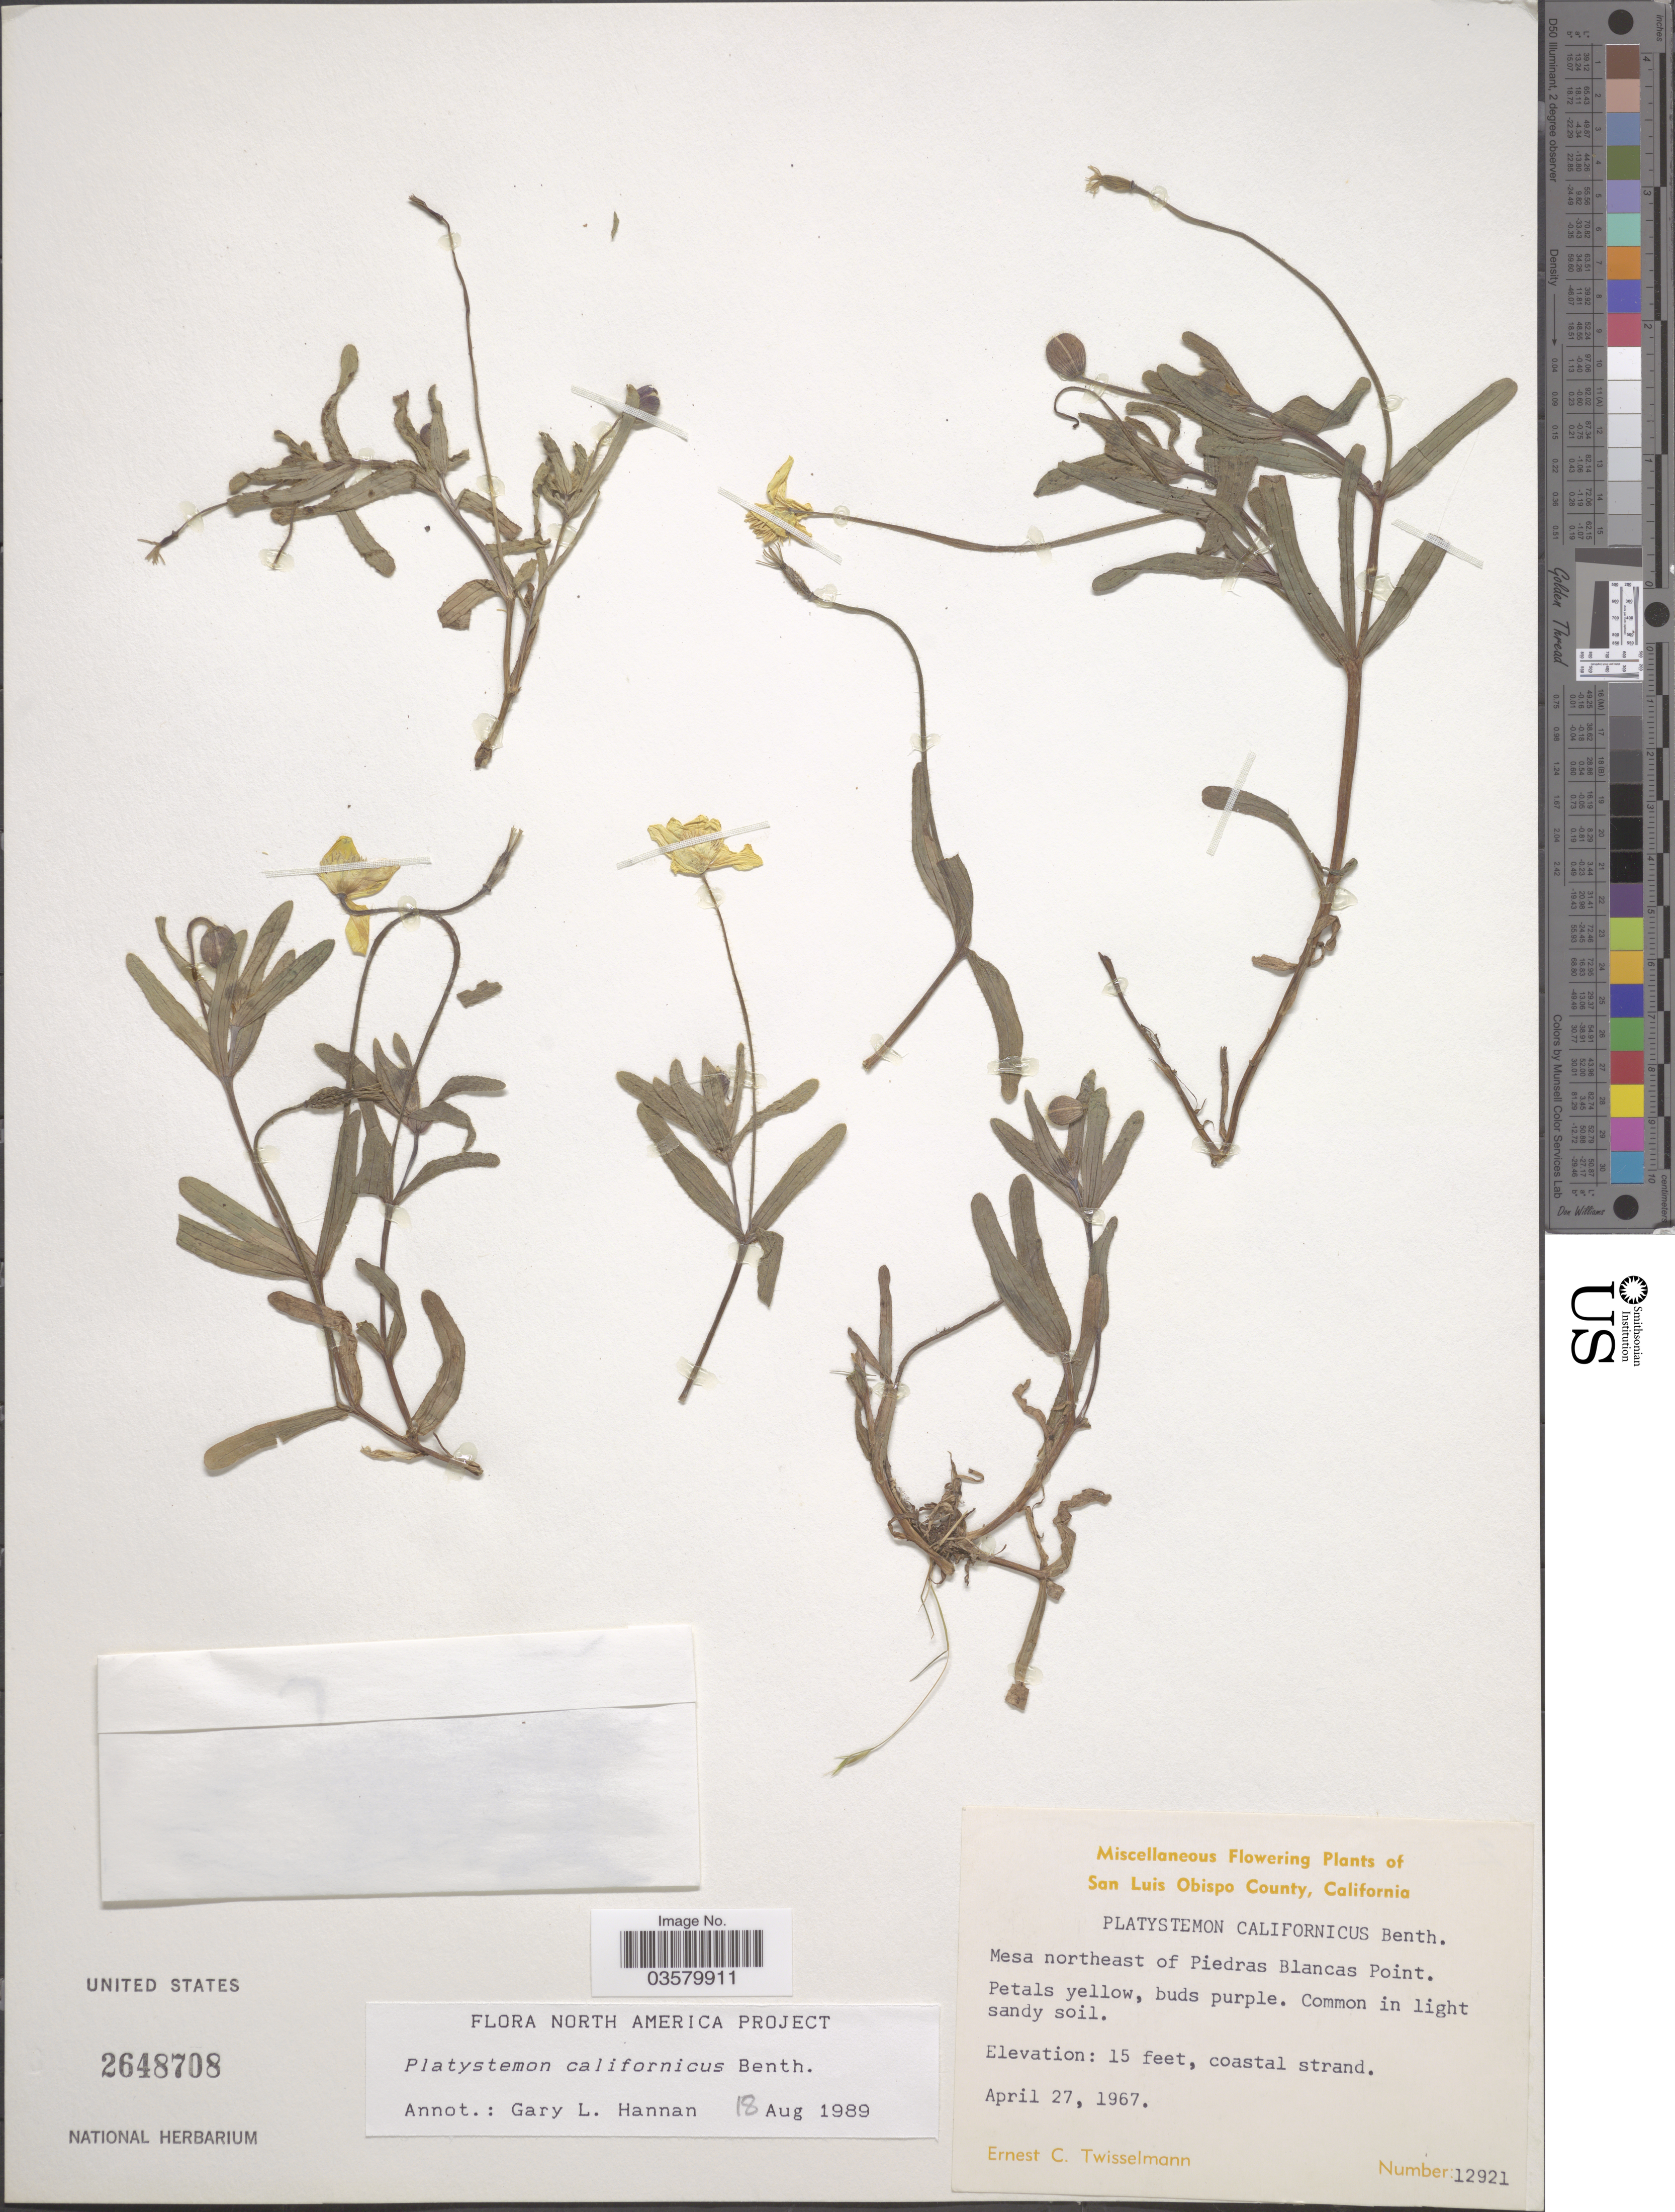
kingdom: Plantae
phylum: Tracheophyta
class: Magnoliopsida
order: Ranunculales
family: Papaveraceae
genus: Platystemon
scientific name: Platystemon californicus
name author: Benth.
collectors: E. Twisselmann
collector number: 12921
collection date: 1967-04-27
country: United States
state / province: California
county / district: San Luis Obispo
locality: San Luis Obispo County. Mesa northeast of Piedras Blancas Point.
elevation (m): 5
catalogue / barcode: US 2648708